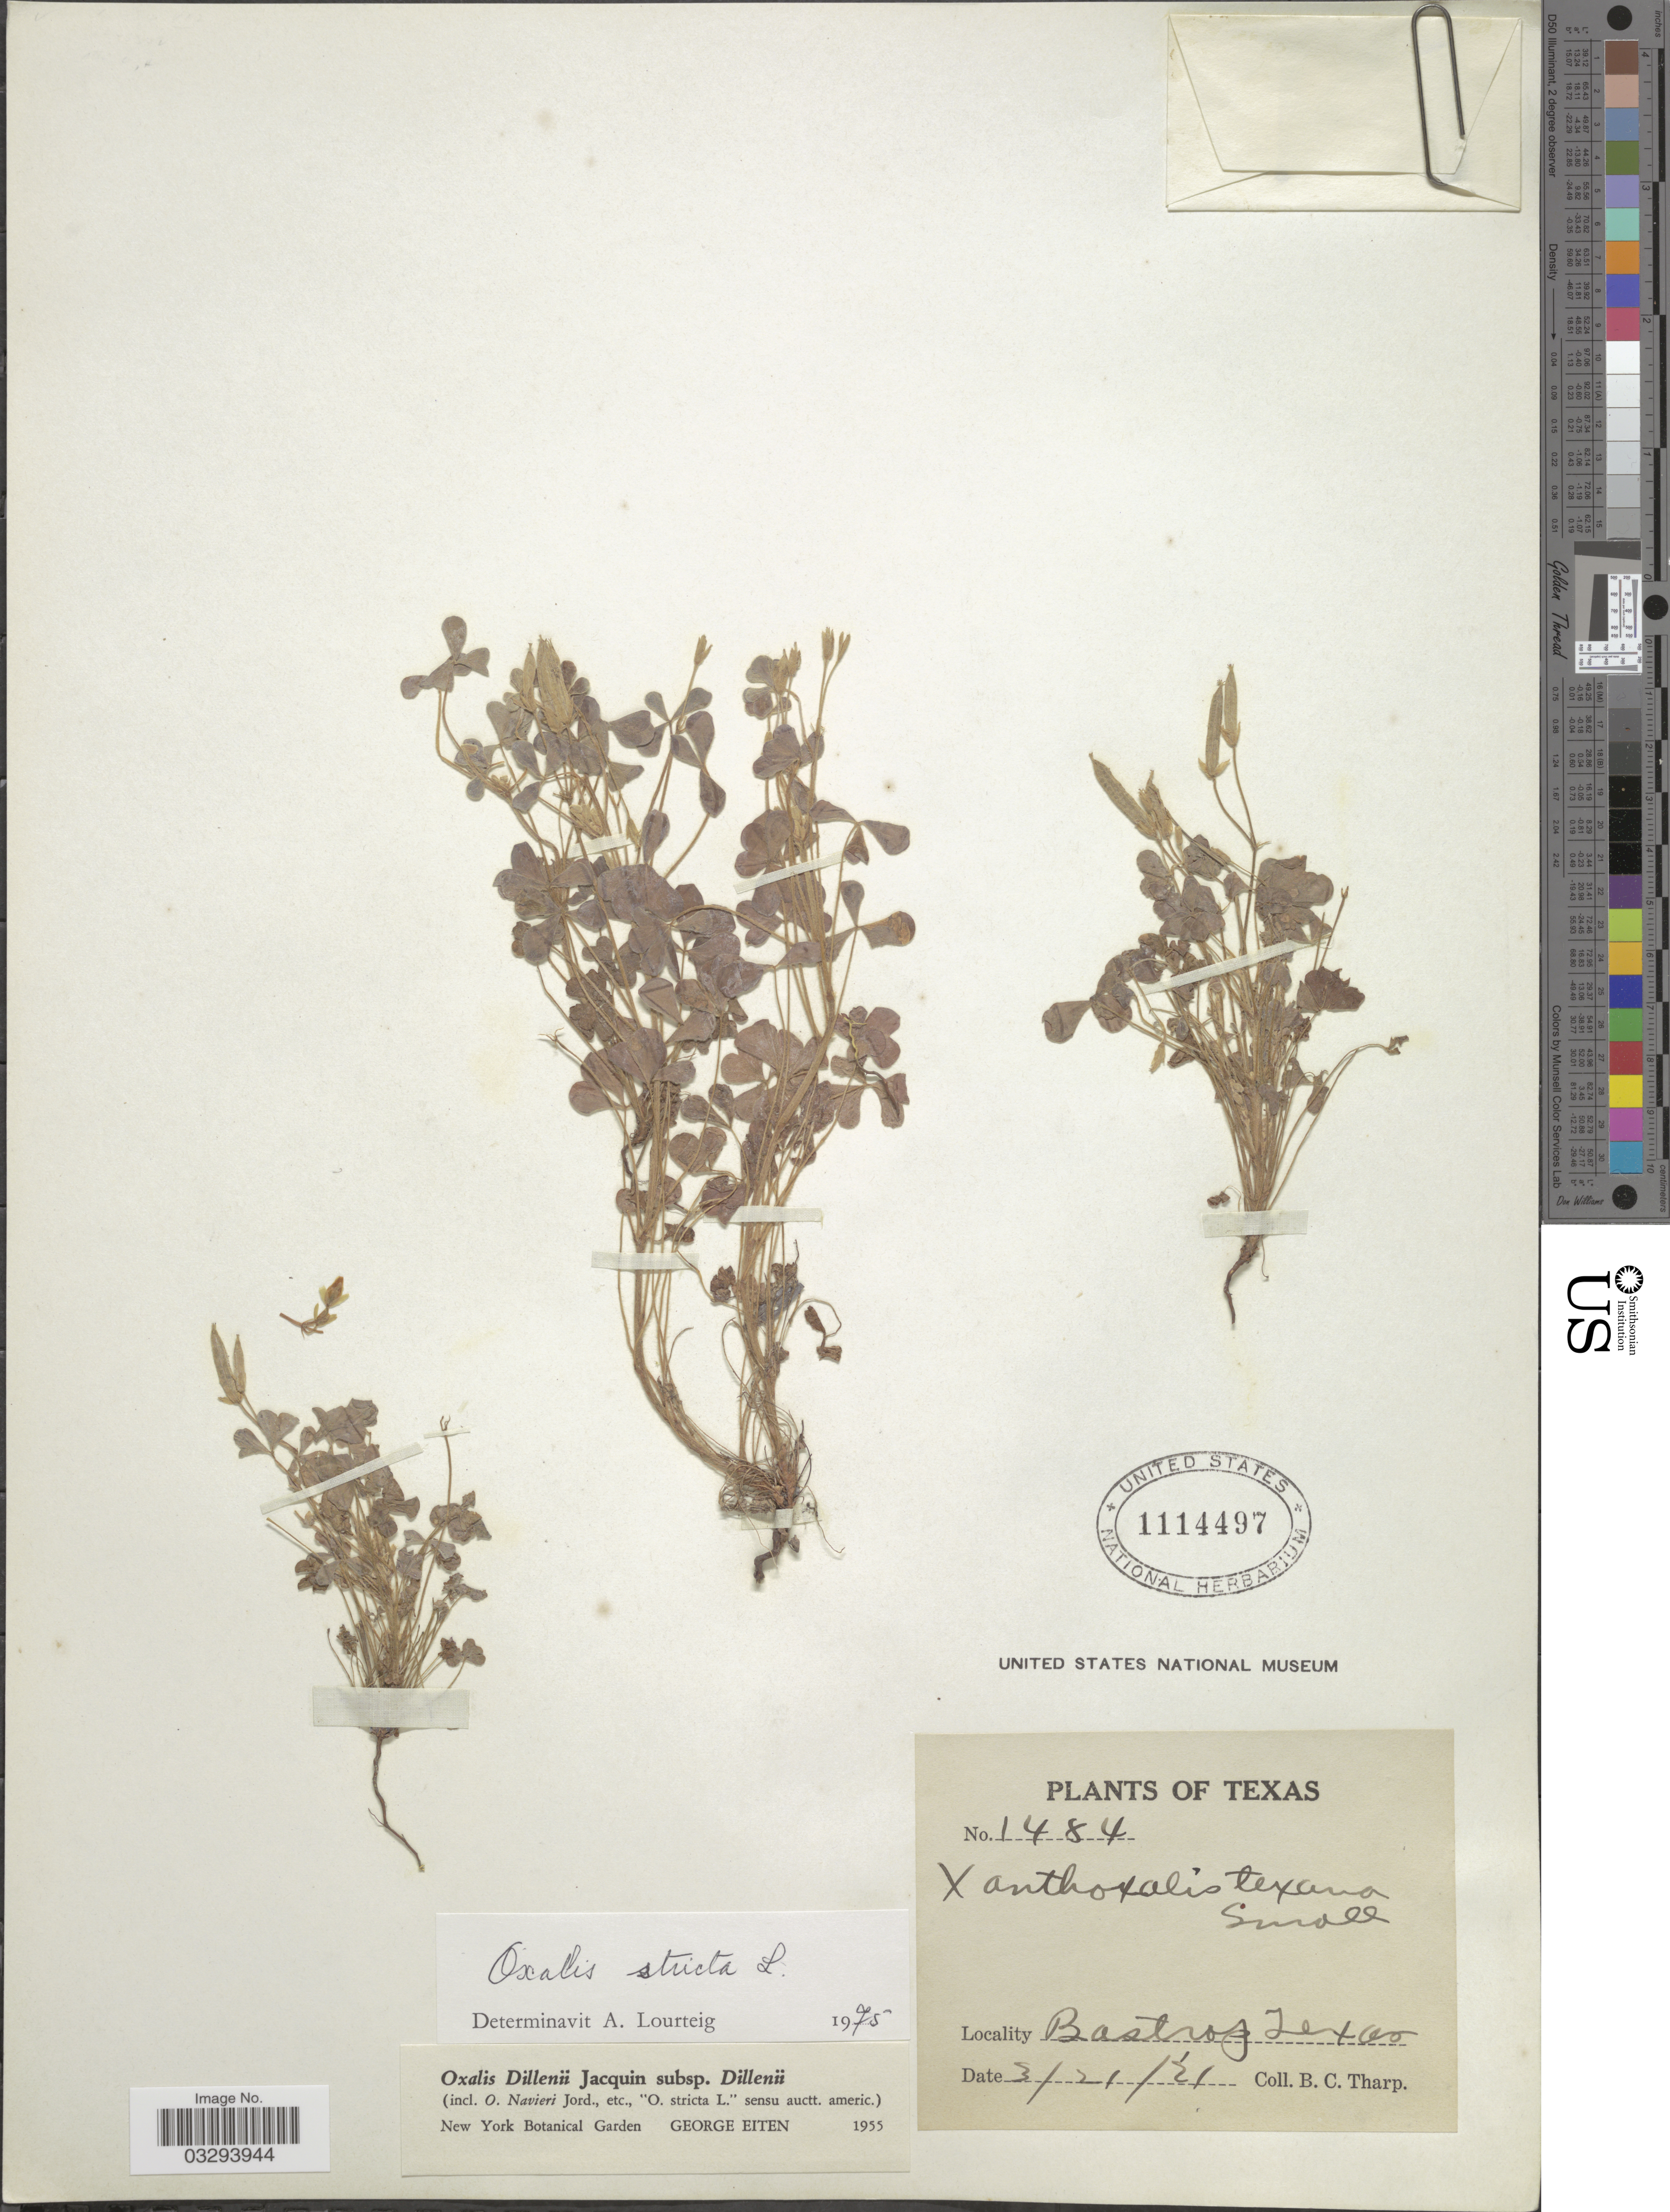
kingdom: Plantae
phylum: Tracheophyta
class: Magnoliopsida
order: Oxalidales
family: Oxalidaceae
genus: Oxalis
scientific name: Oxalis stricta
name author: L.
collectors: B. C. Tharp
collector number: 1484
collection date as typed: Transcribed d/m/y: 21/3/21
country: United States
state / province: Texas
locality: Bastrop.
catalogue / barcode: US 1114497